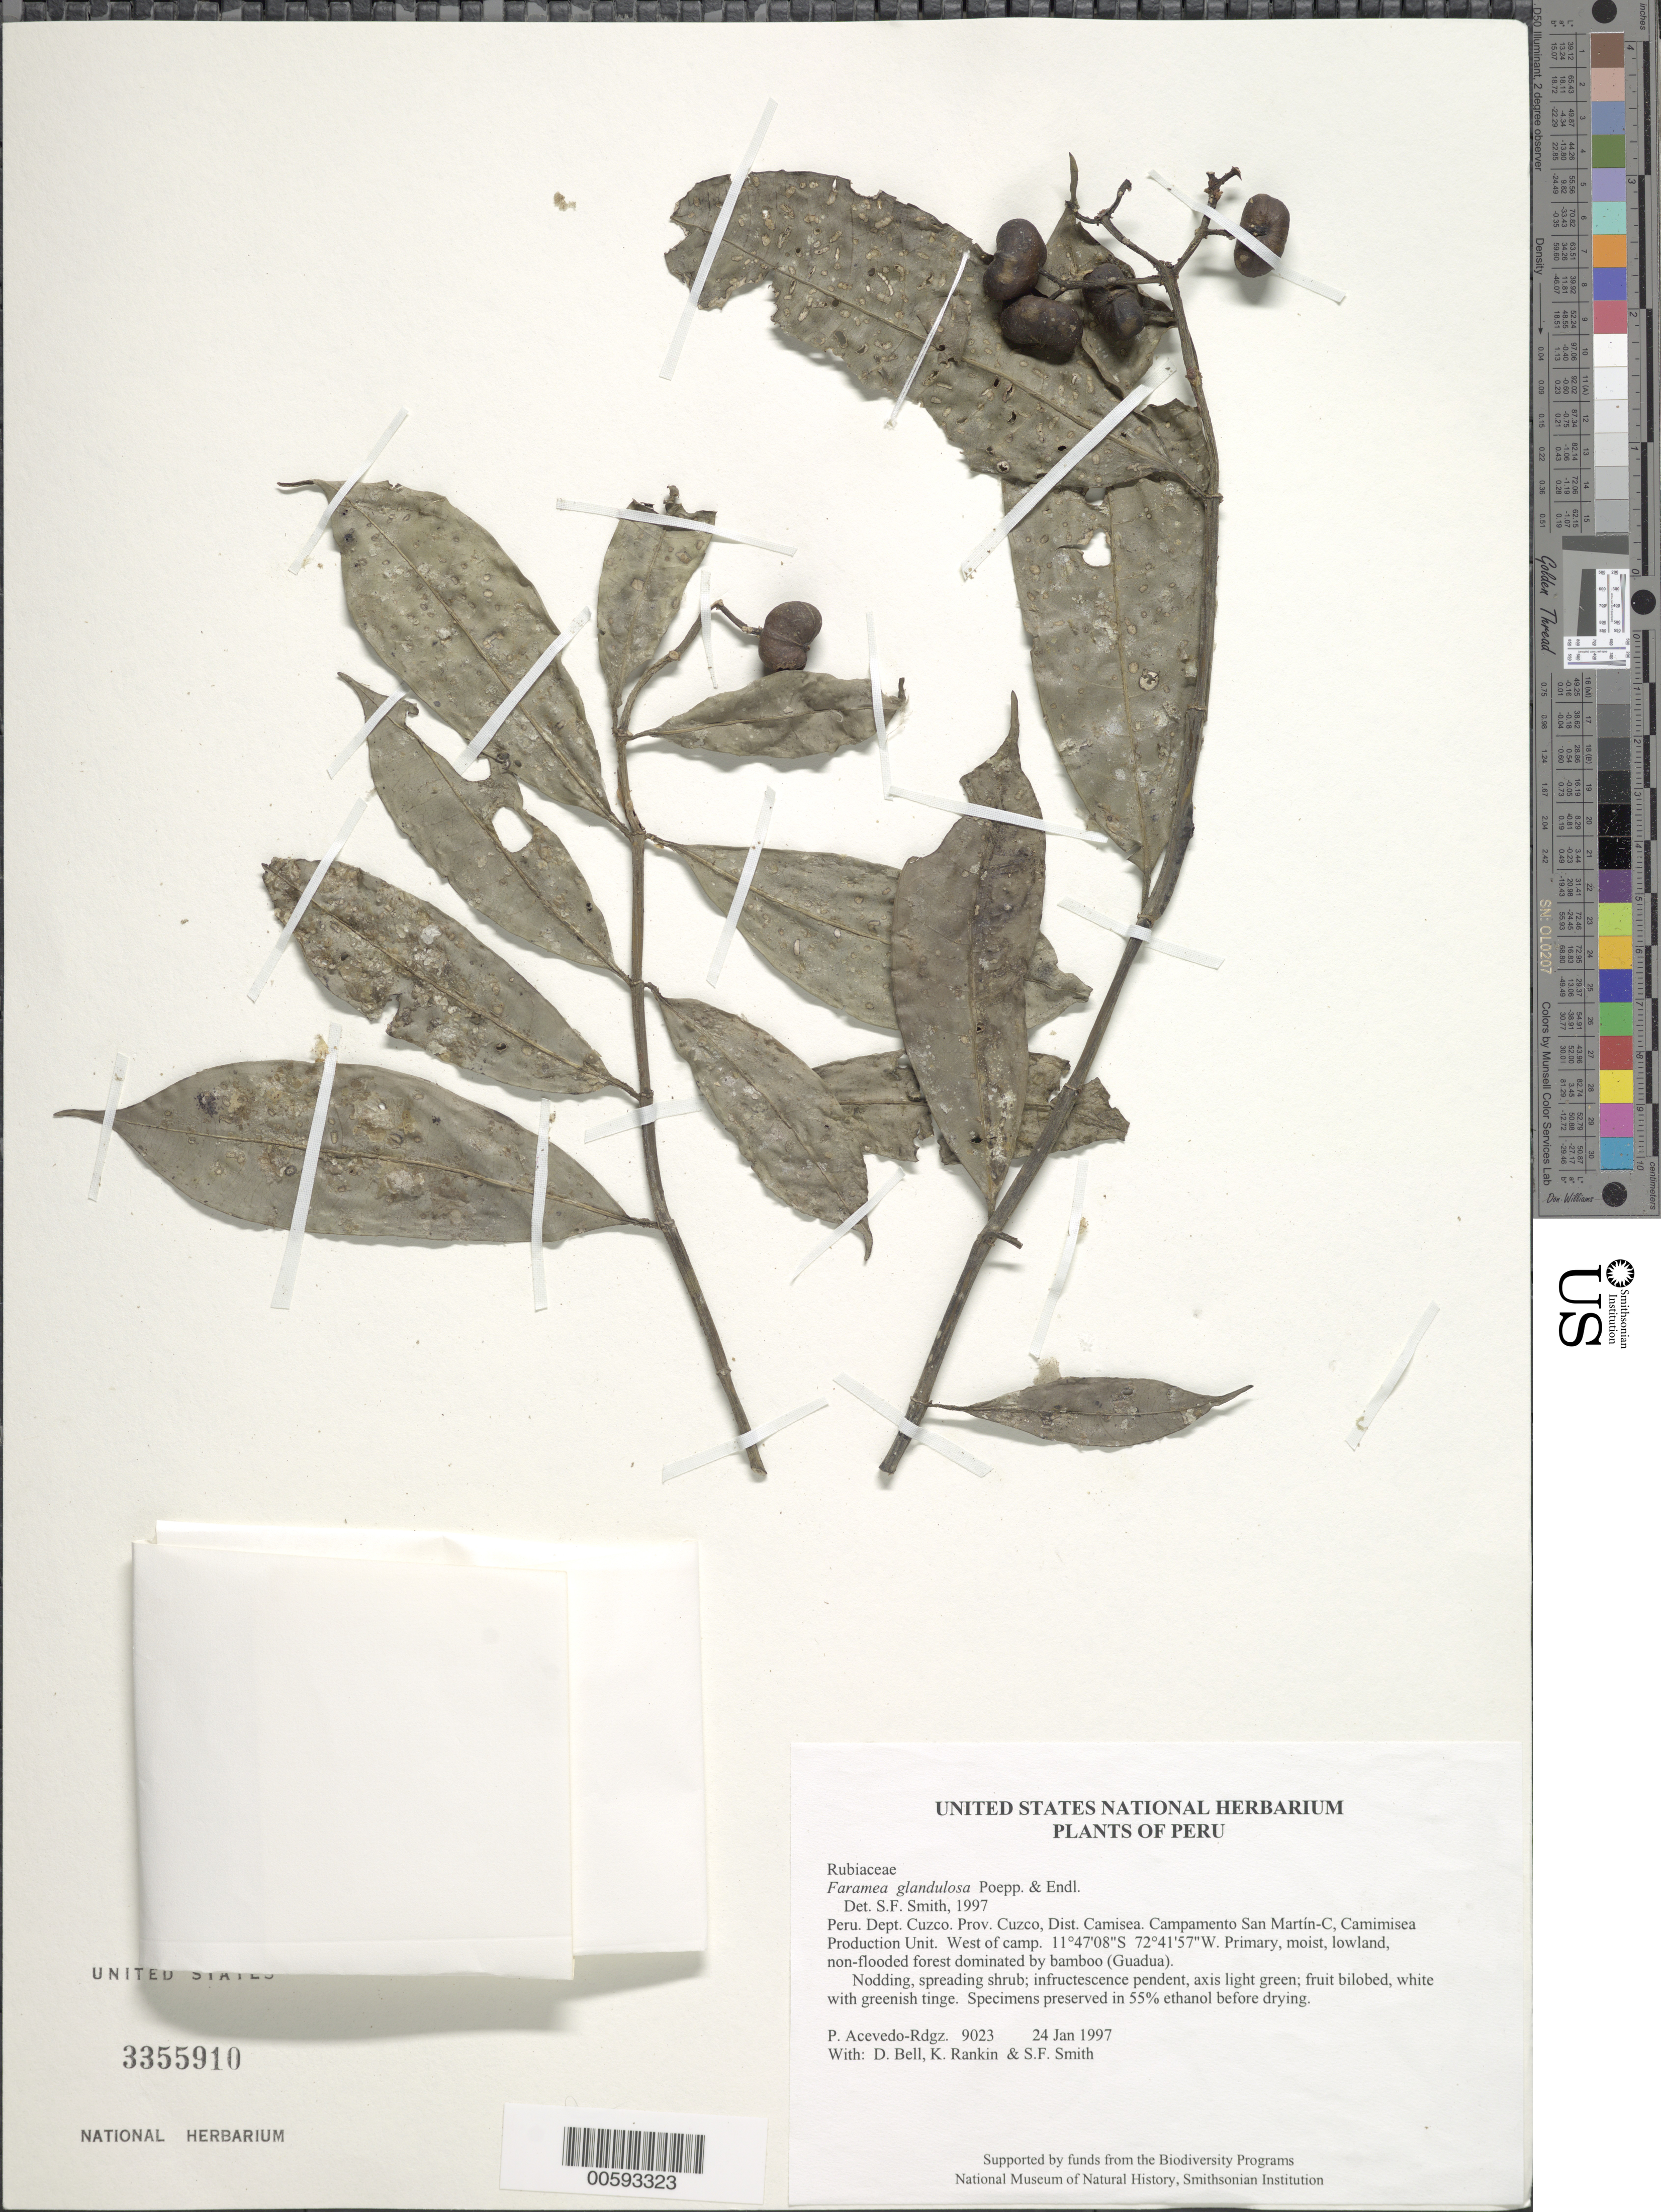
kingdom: Plantae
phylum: Tracheophyta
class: Magnoliopsida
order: Gentianales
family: Rubiaceae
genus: Faramea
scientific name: Faramea glandulosa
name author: Poepp.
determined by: Smith, Stephen F., (US), NMNH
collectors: P. Acevedo-Rodr., D. A. Bell, K. B. Rankin & S.F. Smith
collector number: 9023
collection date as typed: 24 Jan 1997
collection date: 1997-01-24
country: Peru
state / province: Cusco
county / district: Cusco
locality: Districto Camisea, Campamento San Martín-C, Camimisea Production Unit. West of camp.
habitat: Primary, moist, lowland, non-flooded forest dominated by bamboo (Guadua).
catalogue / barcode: US 3355910